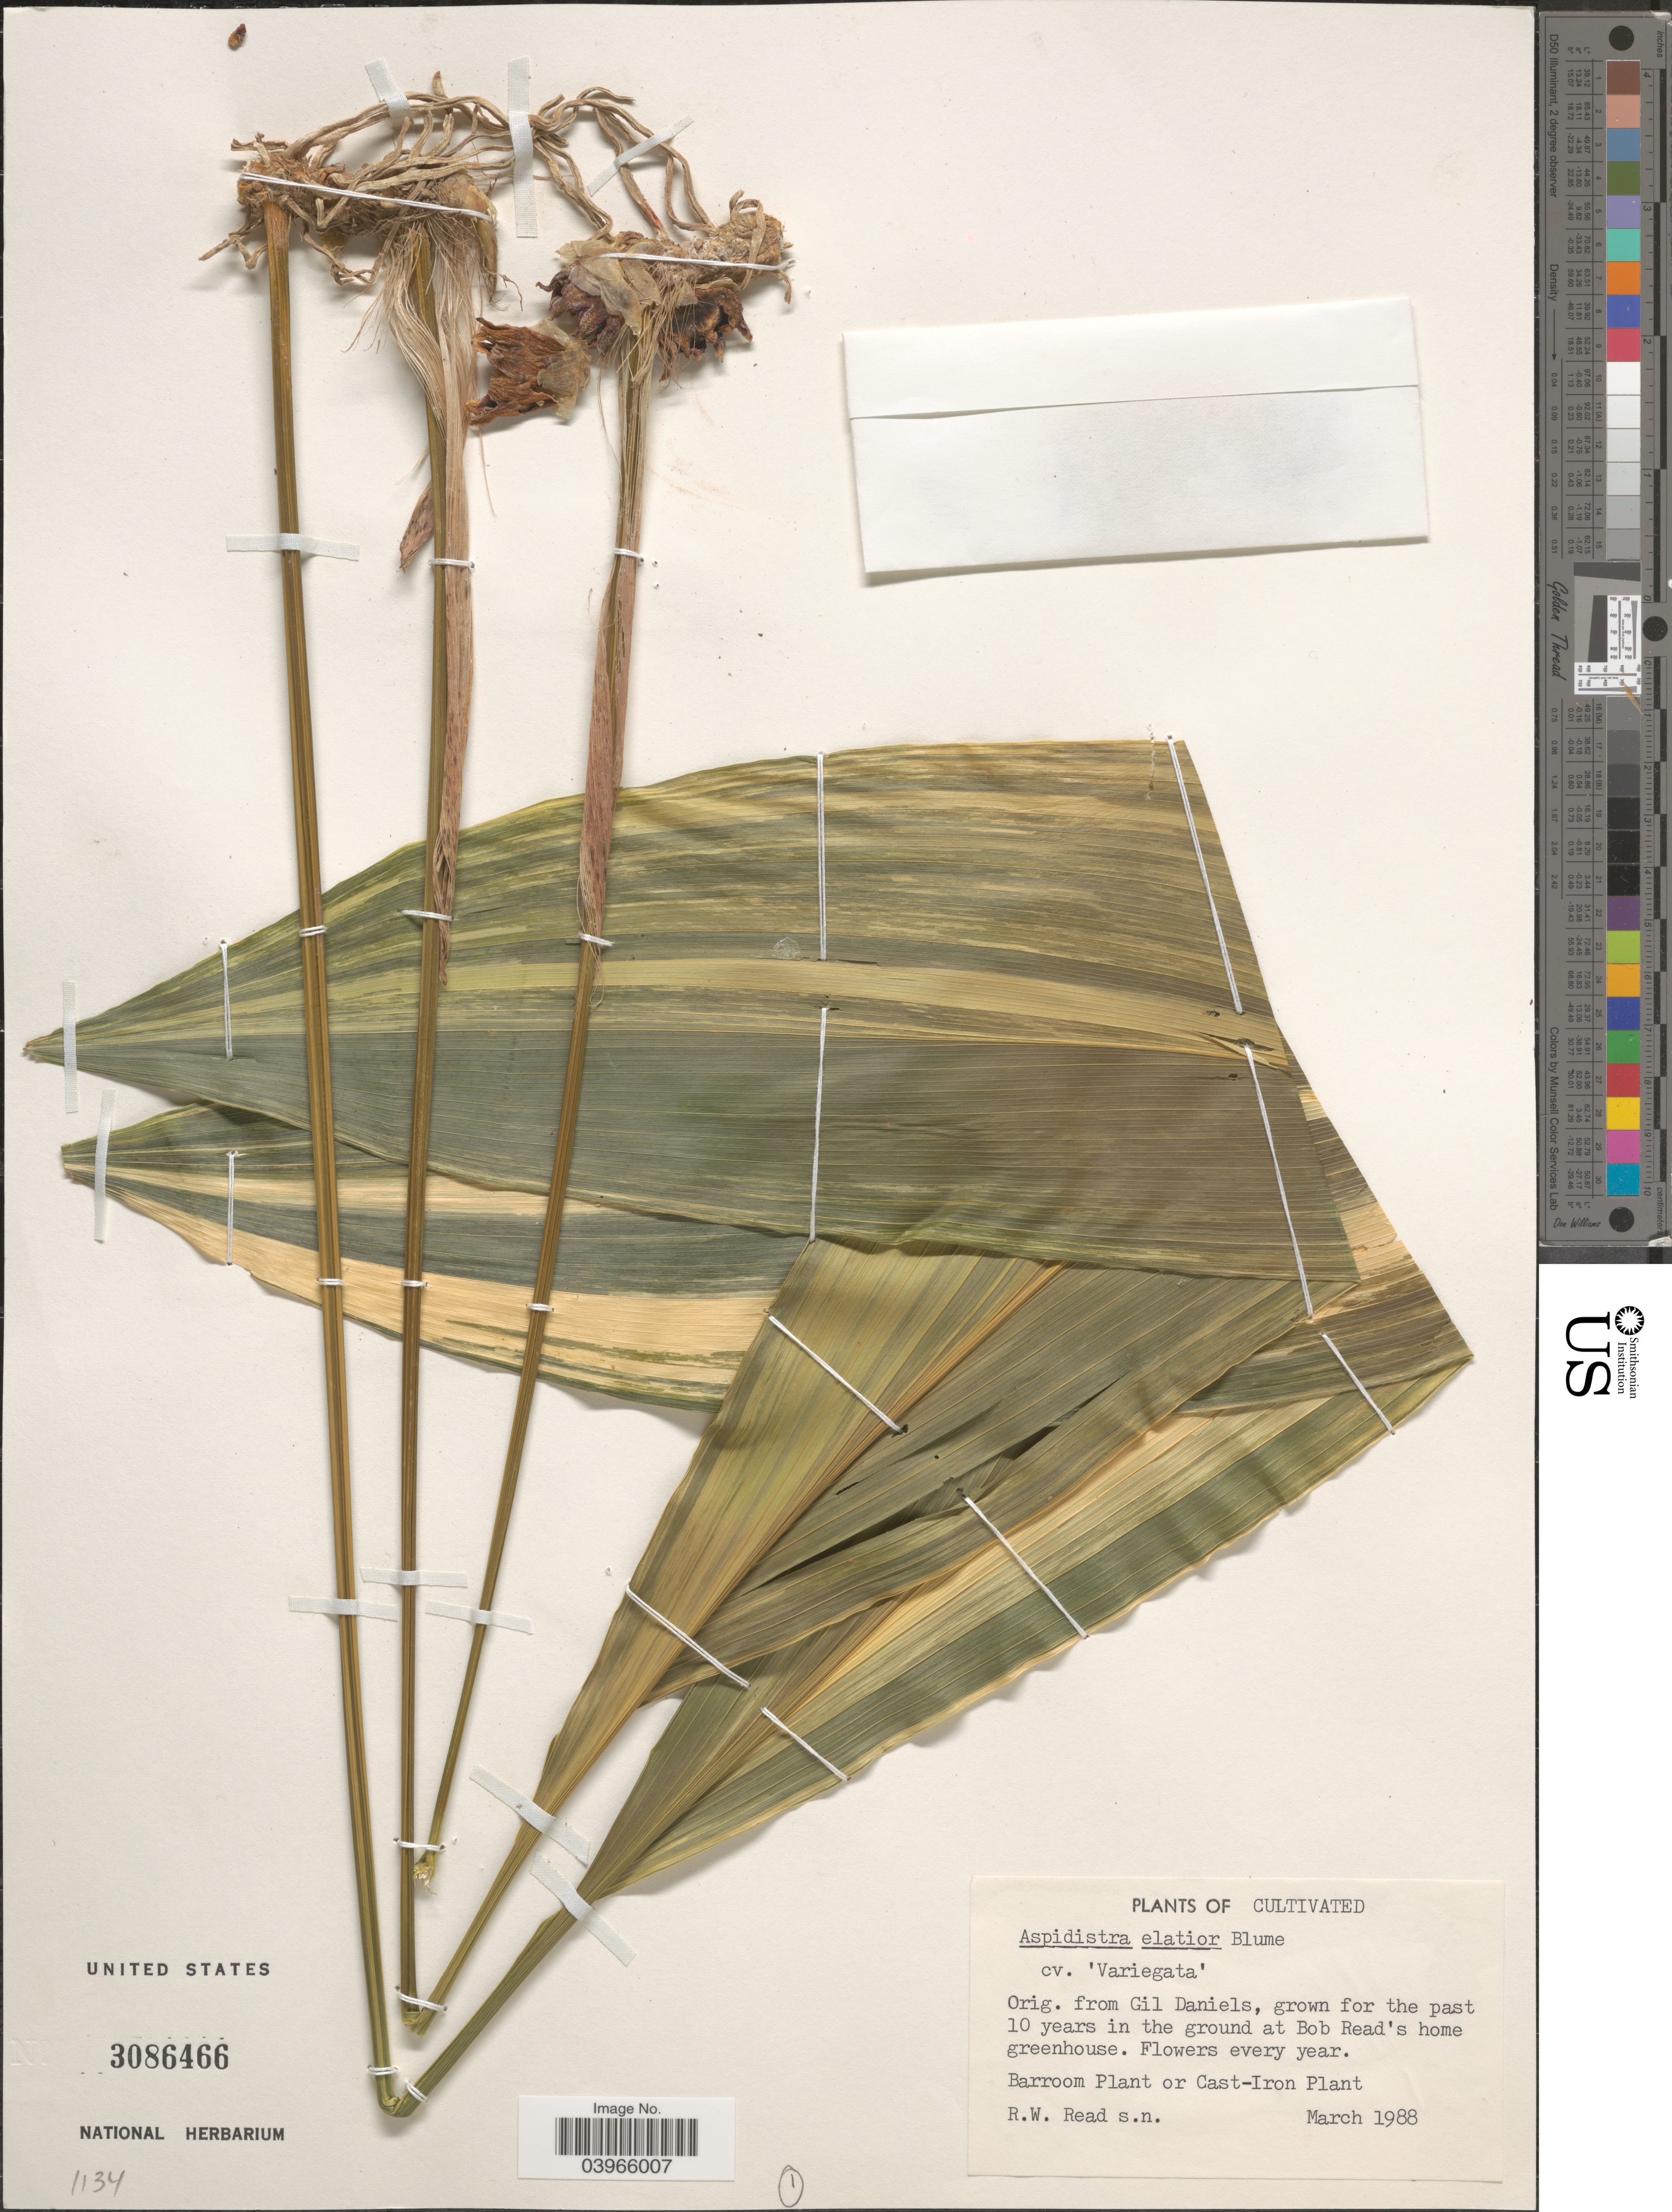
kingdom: Plantae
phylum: Tracheophyta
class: Liliopsida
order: Asparagales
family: Asparagaceae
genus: Aspidistra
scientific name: Aspidistra elatior 'Variegata'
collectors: R. W. Read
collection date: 1988-03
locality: Bob Read's home greenhouse.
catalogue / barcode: US 3086466